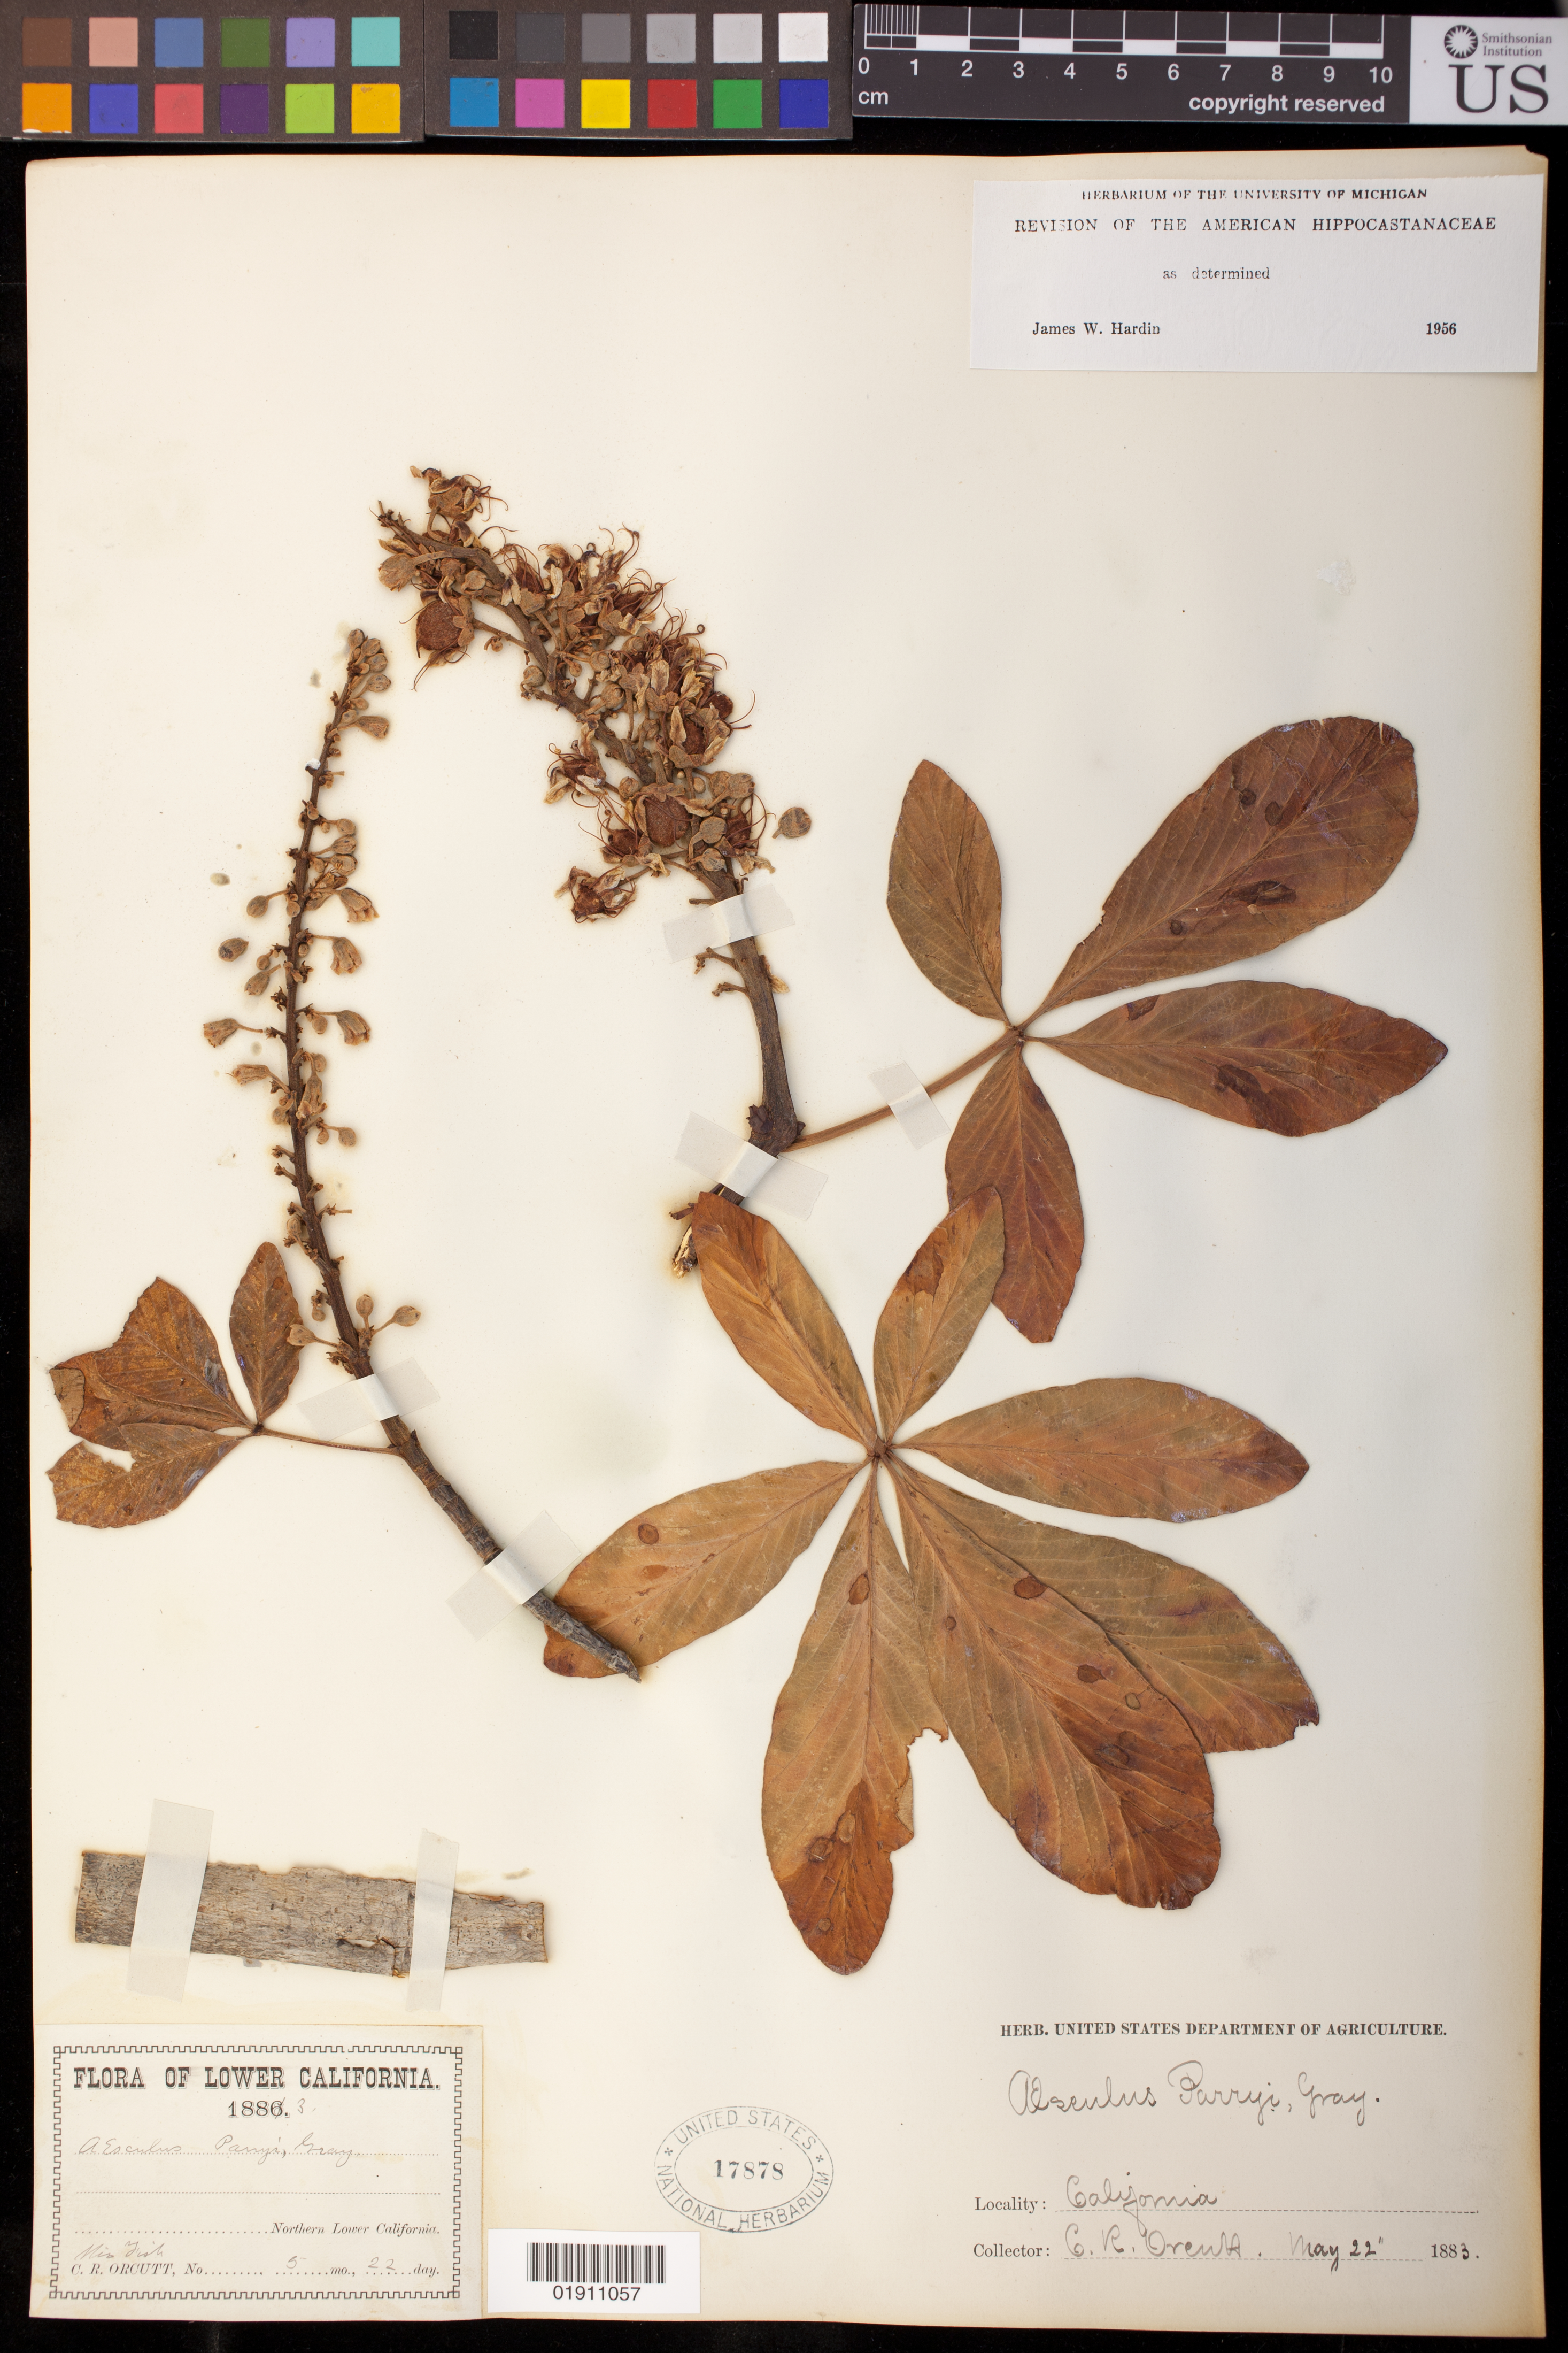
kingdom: Plantae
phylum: Tracheophyta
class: Magnoliopsida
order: Sapindales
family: Sapindaceae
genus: Aesculus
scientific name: Aesculus parryi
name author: A. Gray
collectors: Fish & C. R. Orcutt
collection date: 1883-05-22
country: Mexico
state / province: Baja California Sur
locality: Northern Lower California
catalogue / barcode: US 17878